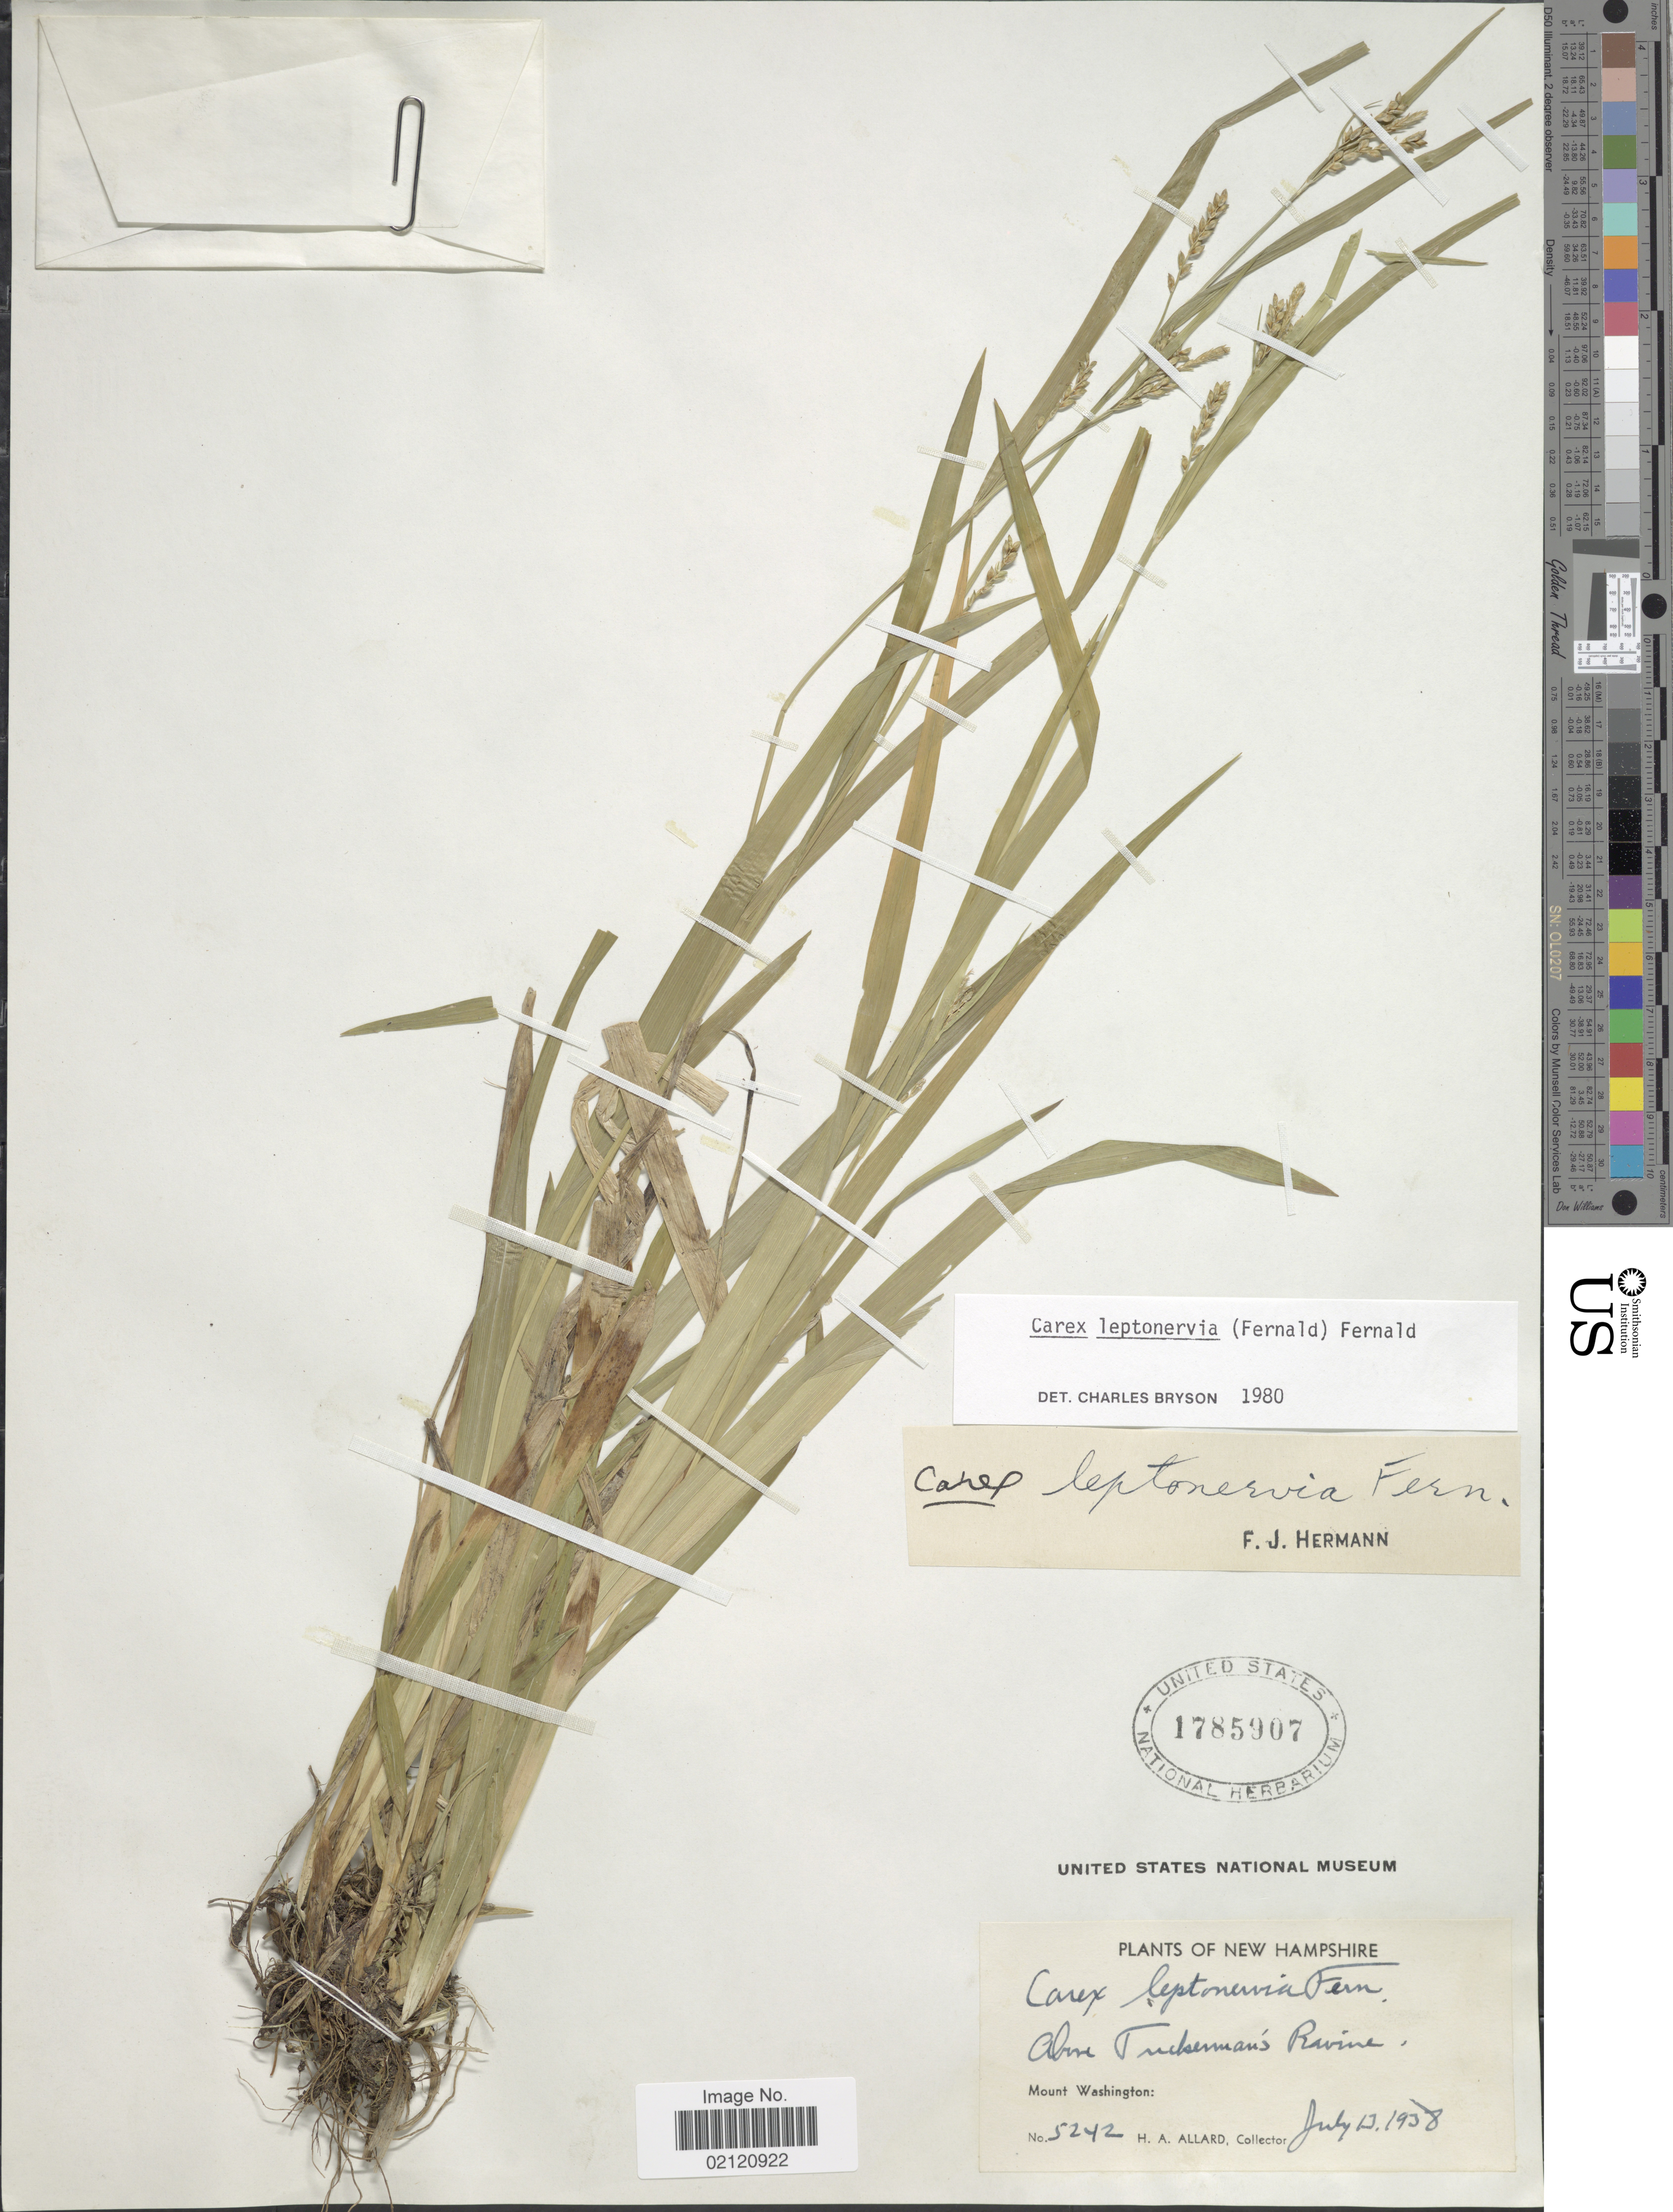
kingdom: Plantae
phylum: Tracheophyta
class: Liliopsida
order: Poales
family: Cyperaceae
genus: Carex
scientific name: Carex leptonervia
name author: (Fernald) Fernald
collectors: H. A. Allard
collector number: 5242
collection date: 1938-07-13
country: United States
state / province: New Hampshire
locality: Above Tuckerman's Ravine, Mount Washington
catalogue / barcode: US 1785907